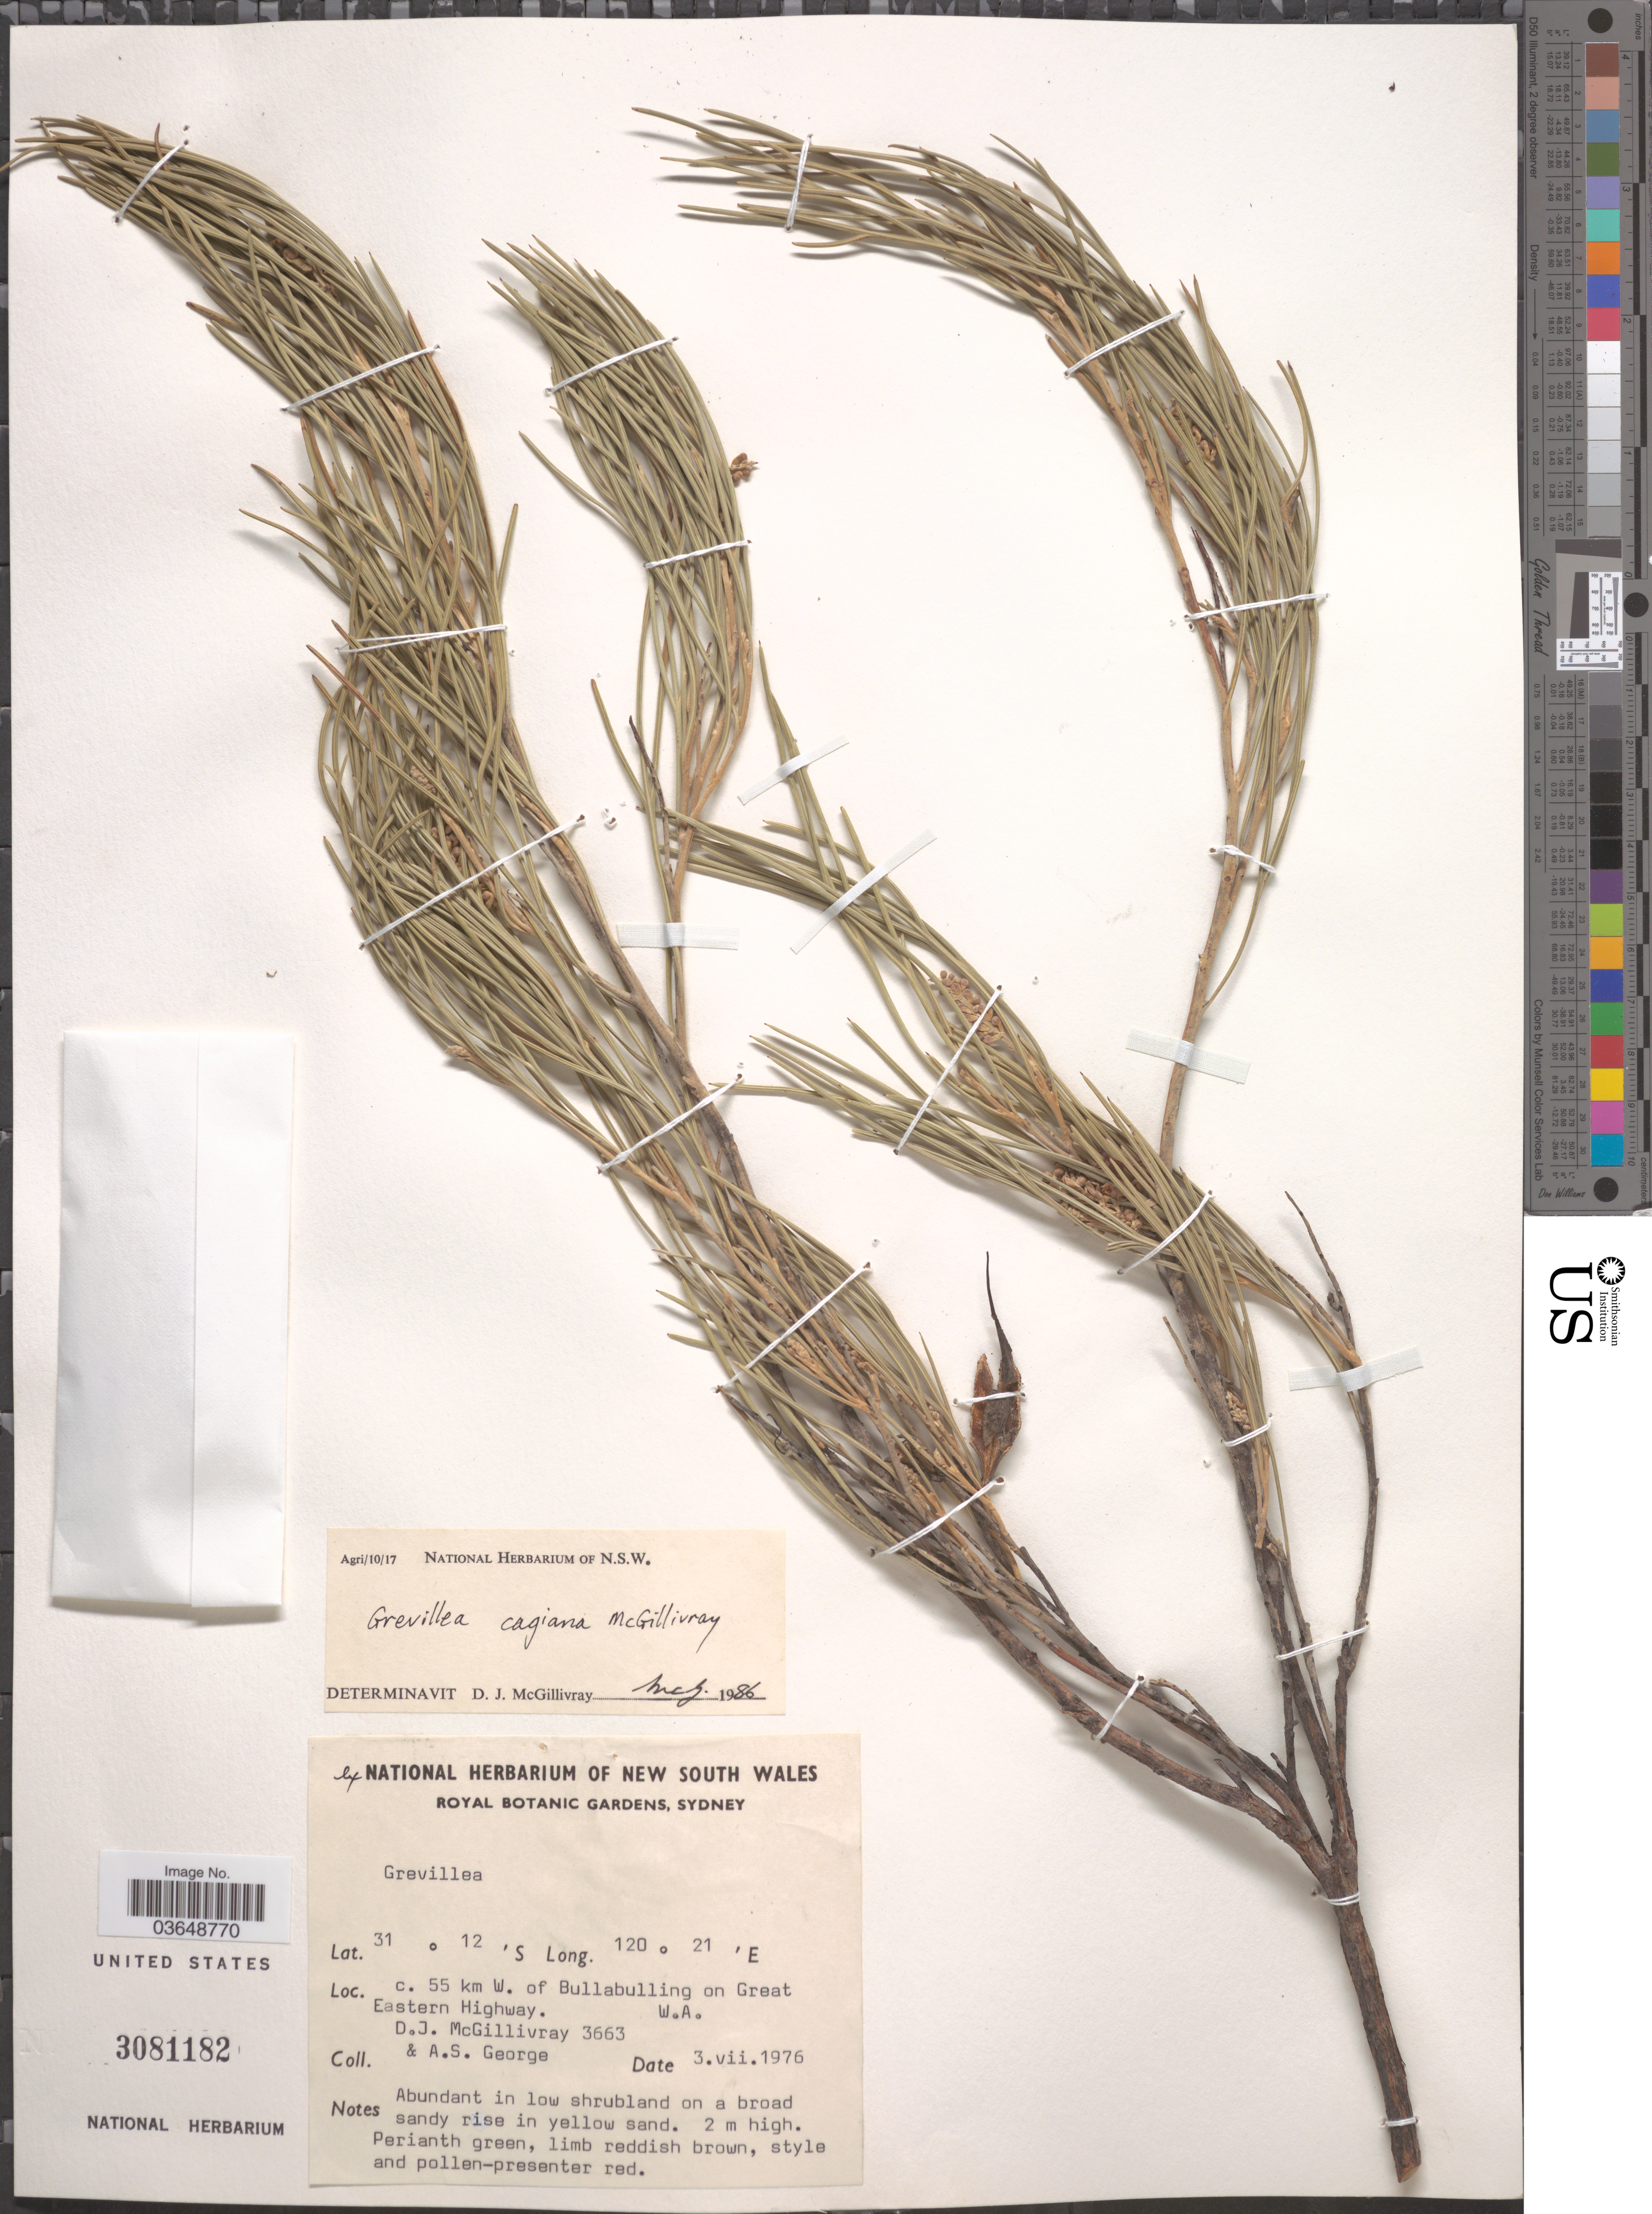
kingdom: Plantae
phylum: Tracheophyta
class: Magnoliopsida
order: Proteales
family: Proteaceae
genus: Grevillea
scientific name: Grevillea cagiana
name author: McGill.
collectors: D. J. McGillivray & A. S. George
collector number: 3663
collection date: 1976-07-03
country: Australia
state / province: Western Australia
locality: C. 55 km W. of Bullabulling on Great Eastern Highway.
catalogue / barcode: US 3081182